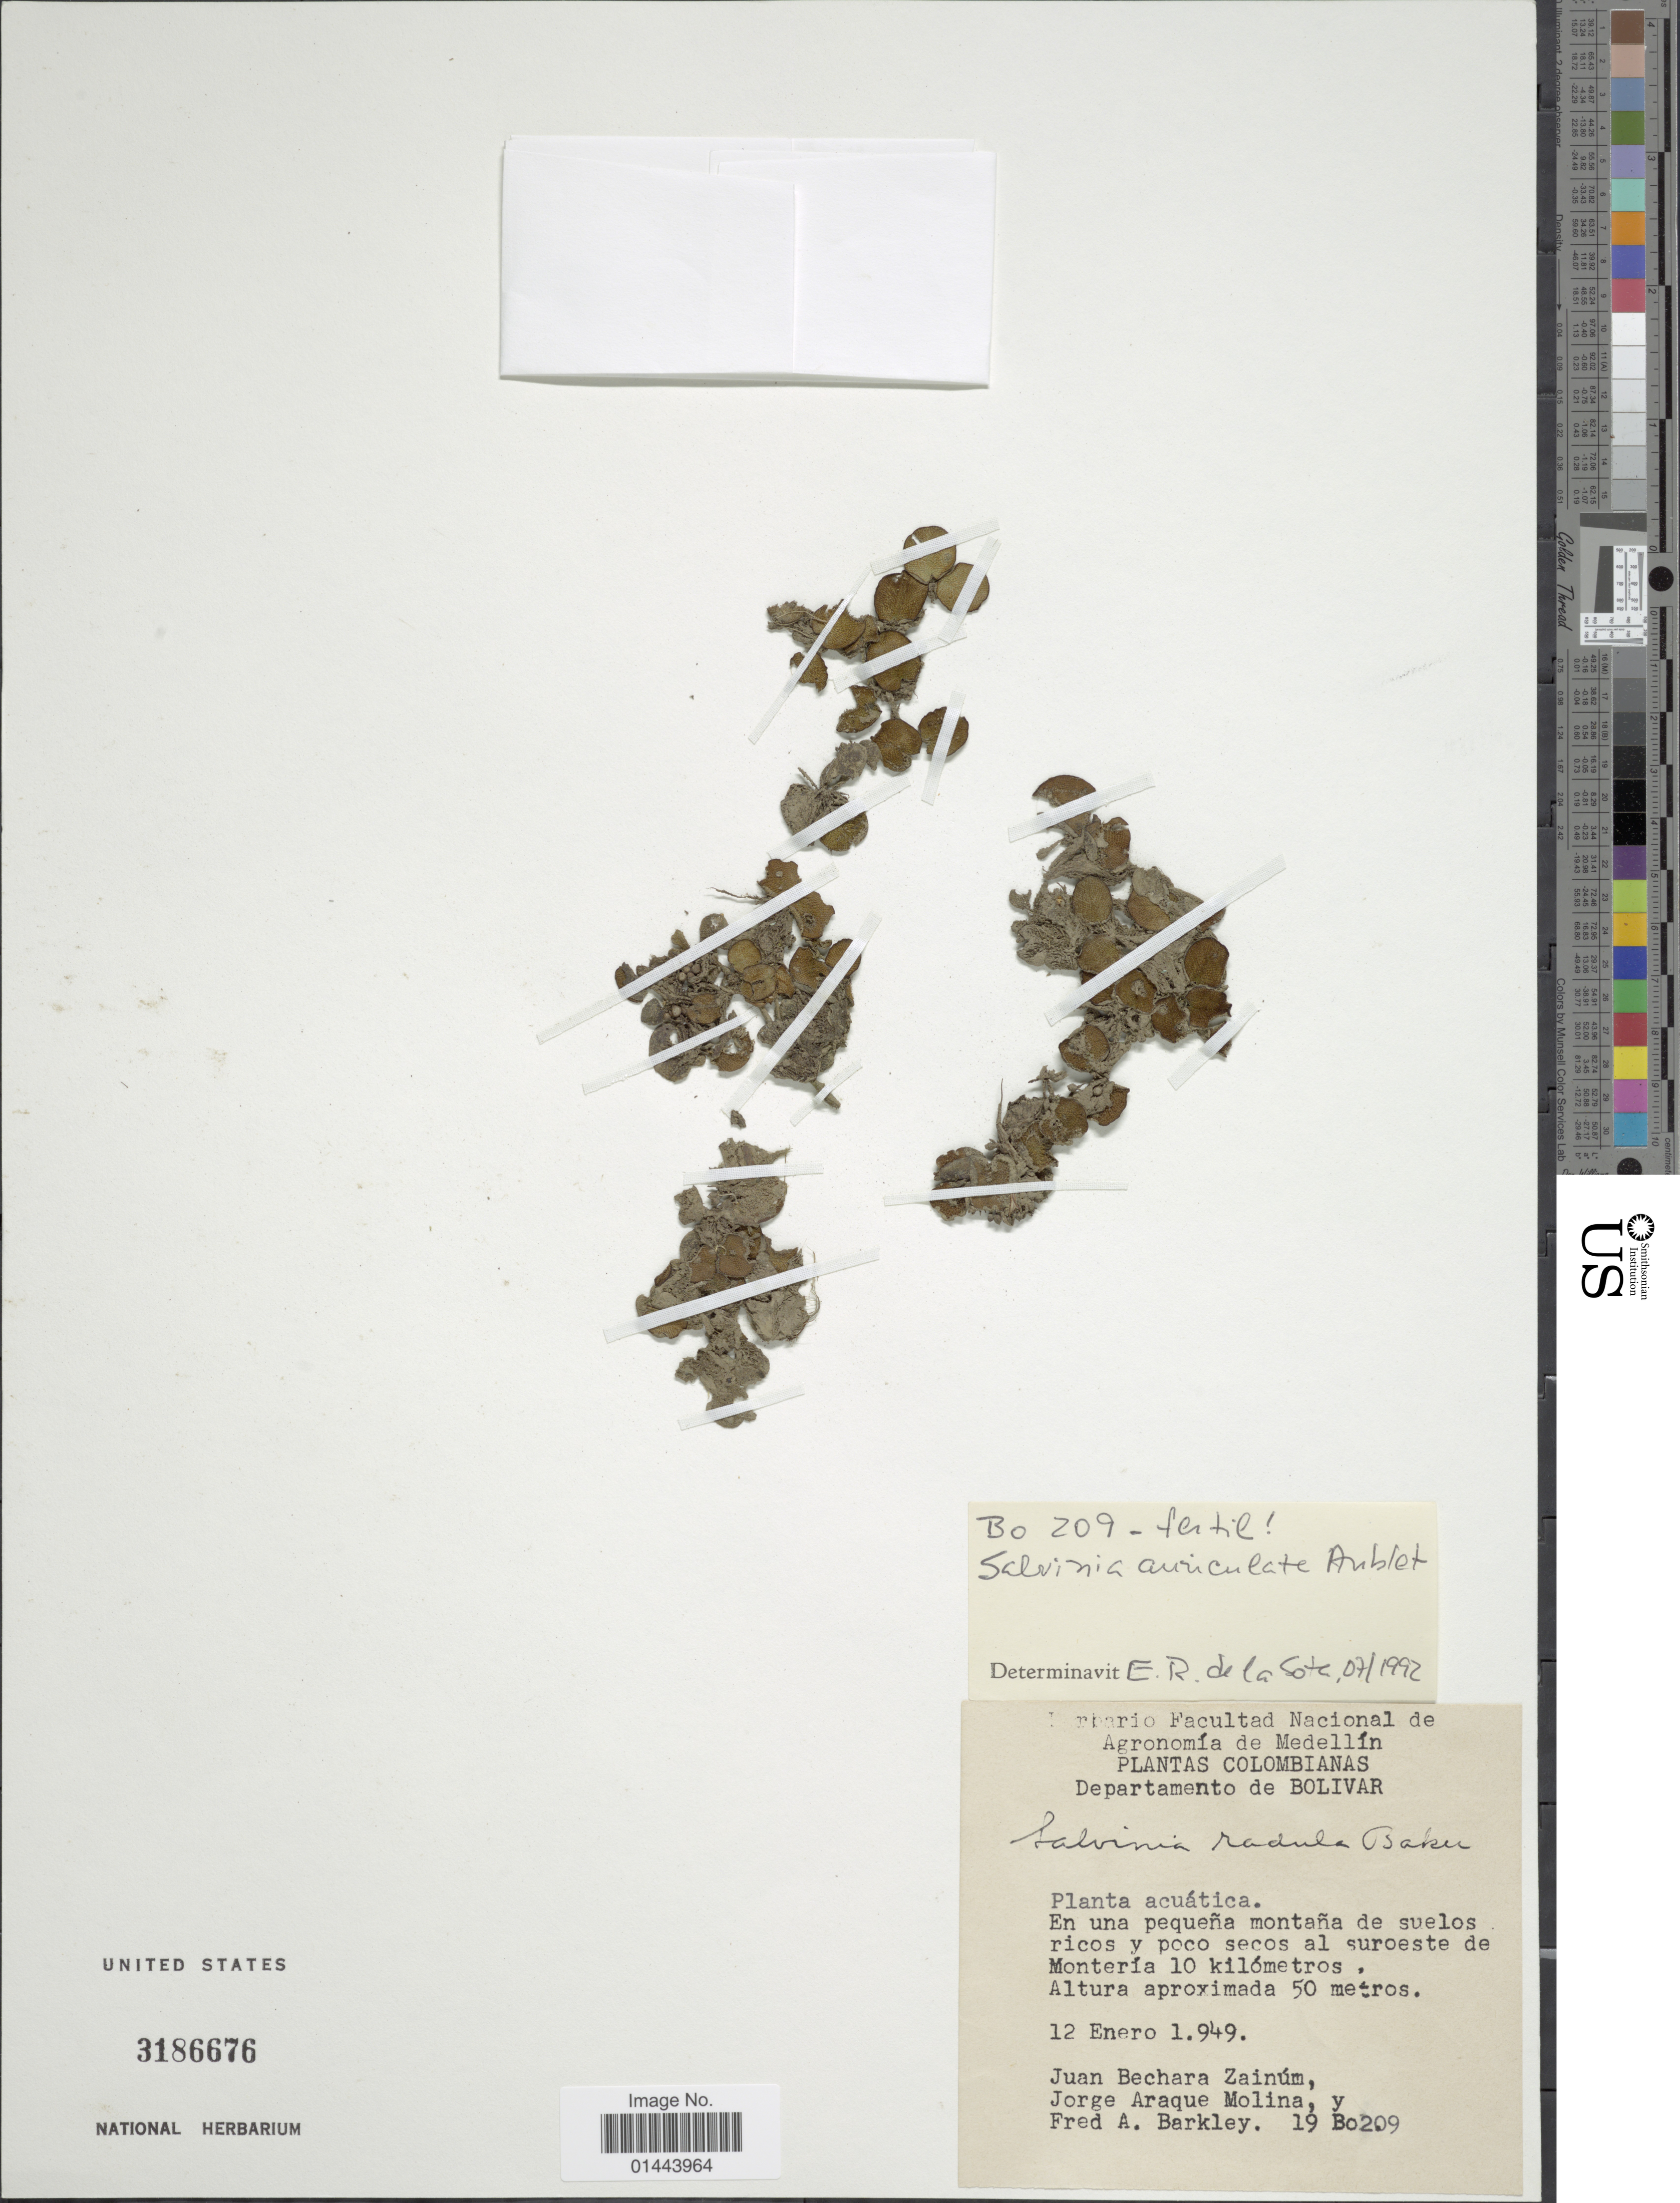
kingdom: Plantae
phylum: Tracheophyta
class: Polypodiopsida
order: Salviniales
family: Salviniaceae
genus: Salvinia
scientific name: Salvinia auriculata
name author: Aubl.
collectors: J. Zainúm, J. Araque Molina & F. A. Barkley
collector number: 19Bo209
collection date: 1949-01-12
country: Colombia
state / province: Bolívar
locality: En una pequeña montaña de sulos ricos y poco secos al suroeste de Montería 10 kilómtros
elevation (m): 50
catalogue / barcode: US 3186676